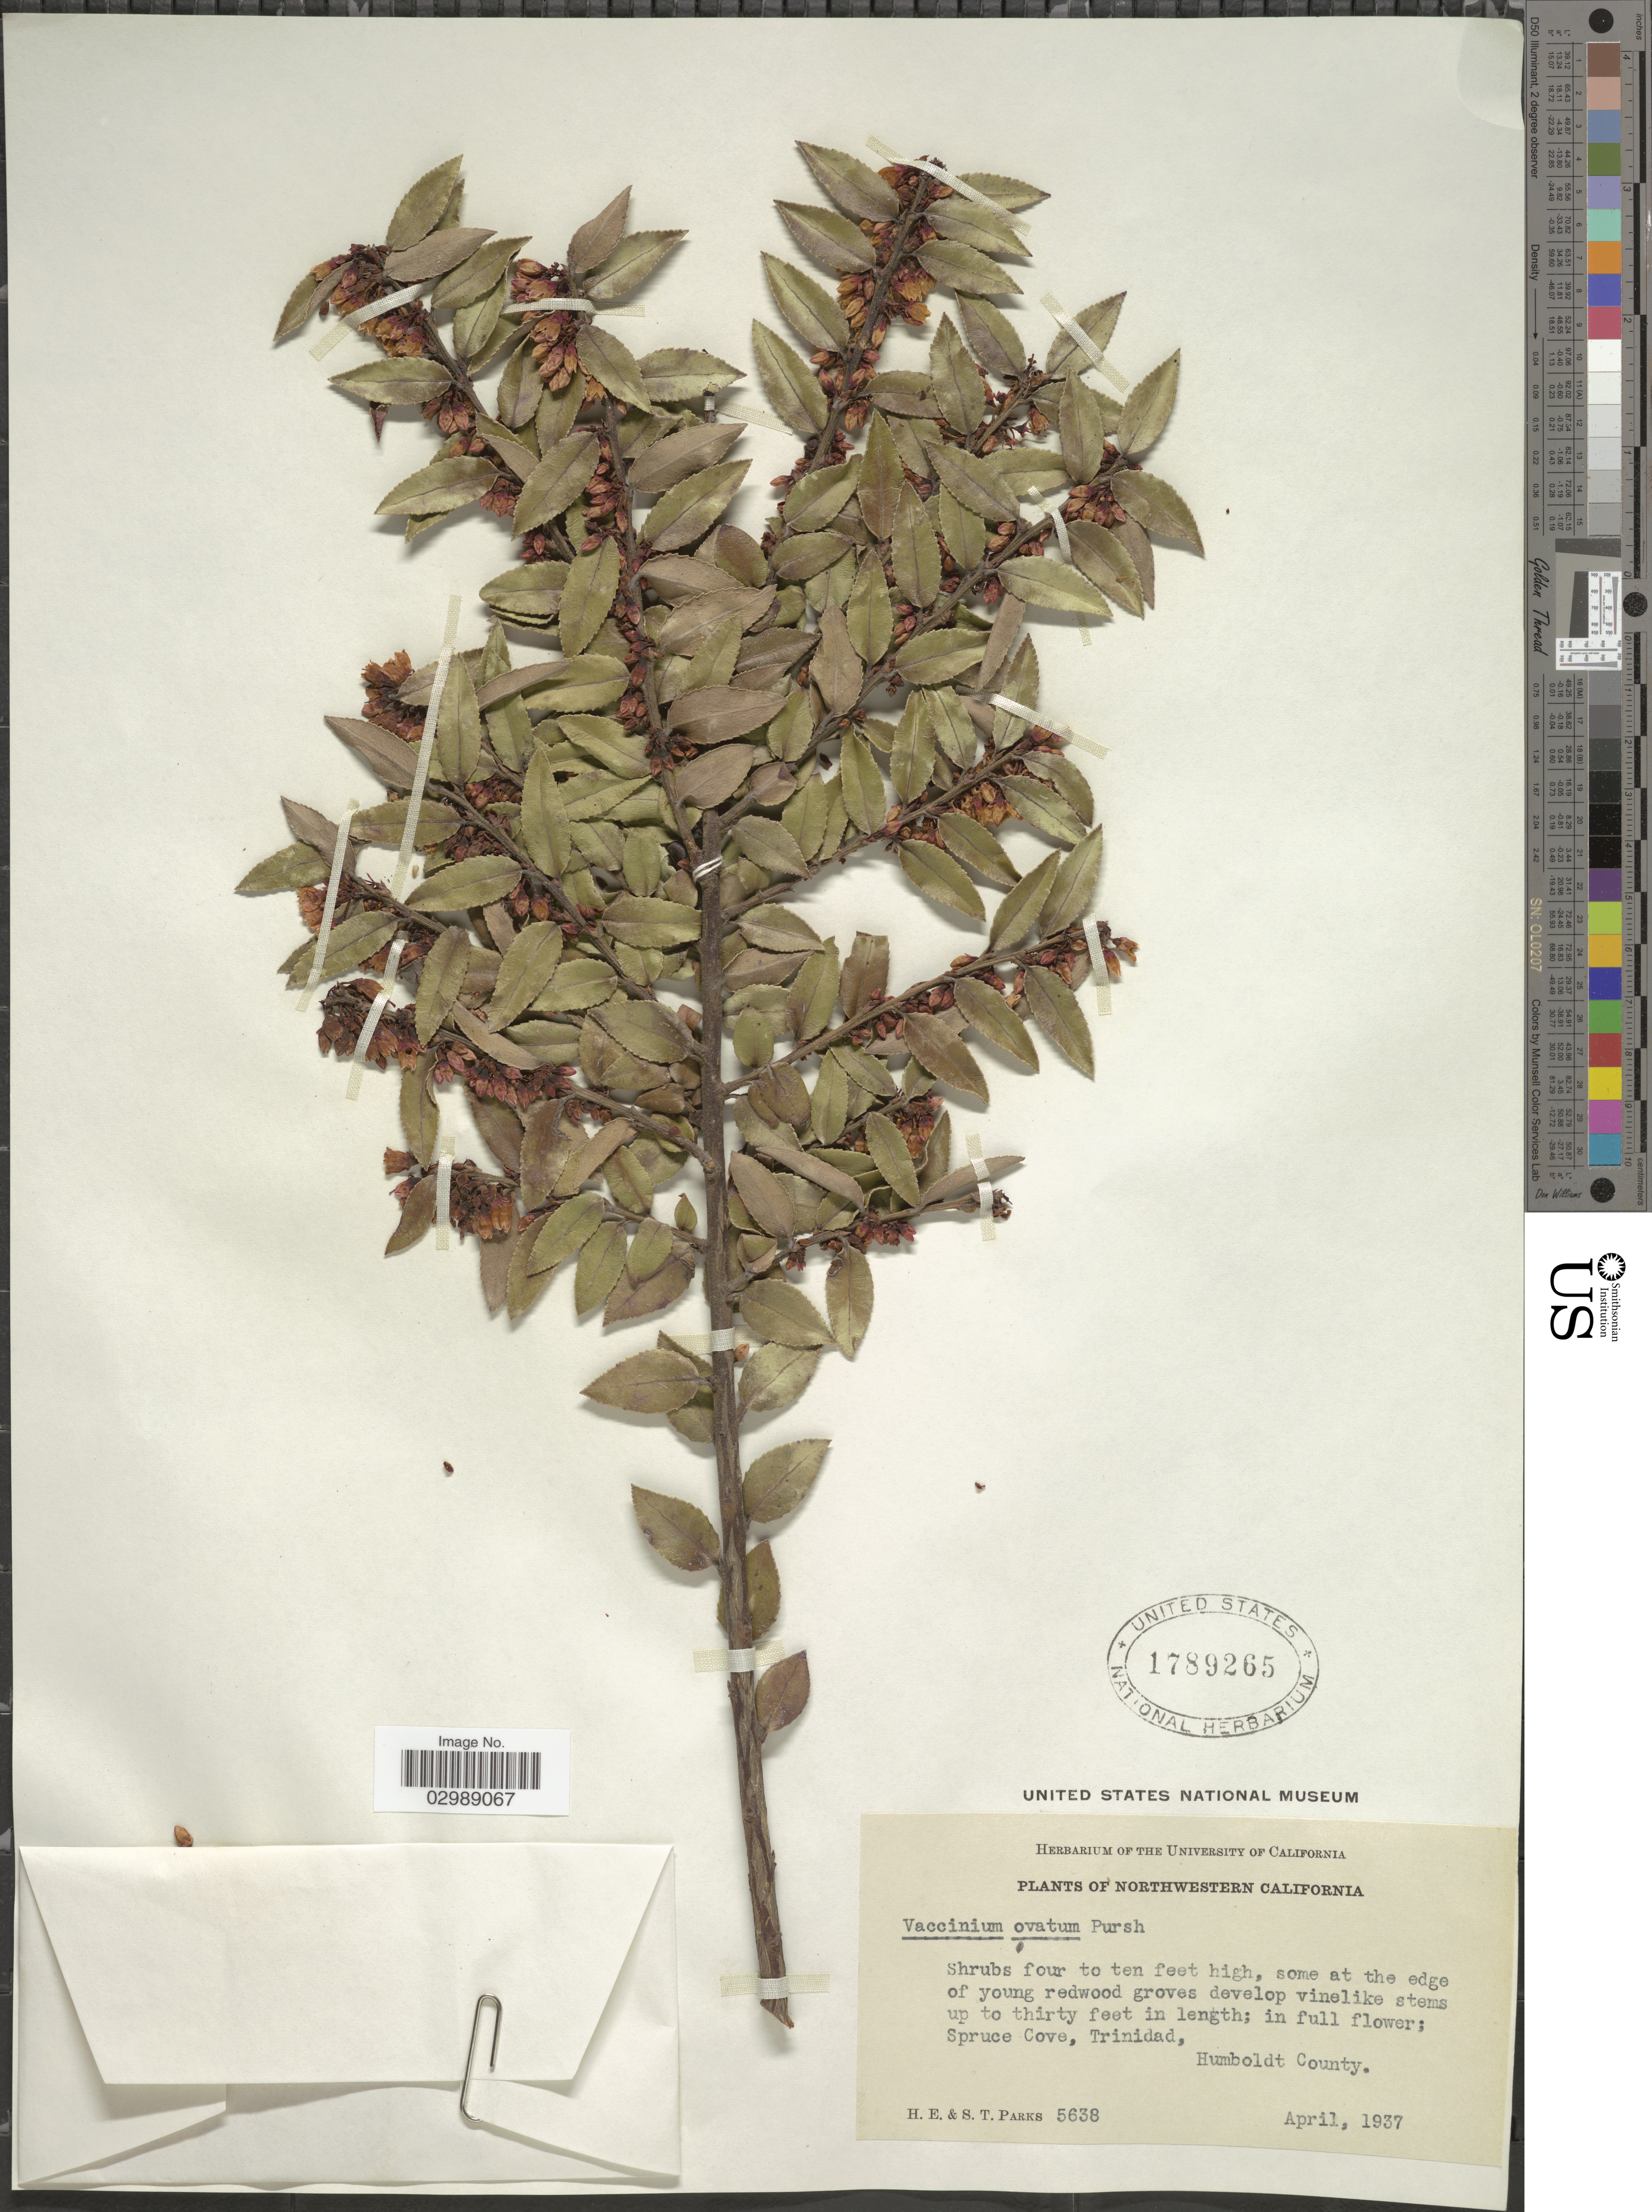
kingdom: Plantae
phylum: Tracheophyta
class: Magnoliopsida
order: Ericales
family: Ericaceae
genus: Vaccinium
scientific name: Vaccinium ovatum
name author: Pursh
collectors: H. E. Parks & S. Parks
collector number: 5638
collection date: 1937-04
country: United States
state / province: California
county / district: Humboldt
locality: Northwestern California. Spruce Cove, Trinidad, Humboldt County.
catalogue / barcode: US 1789265